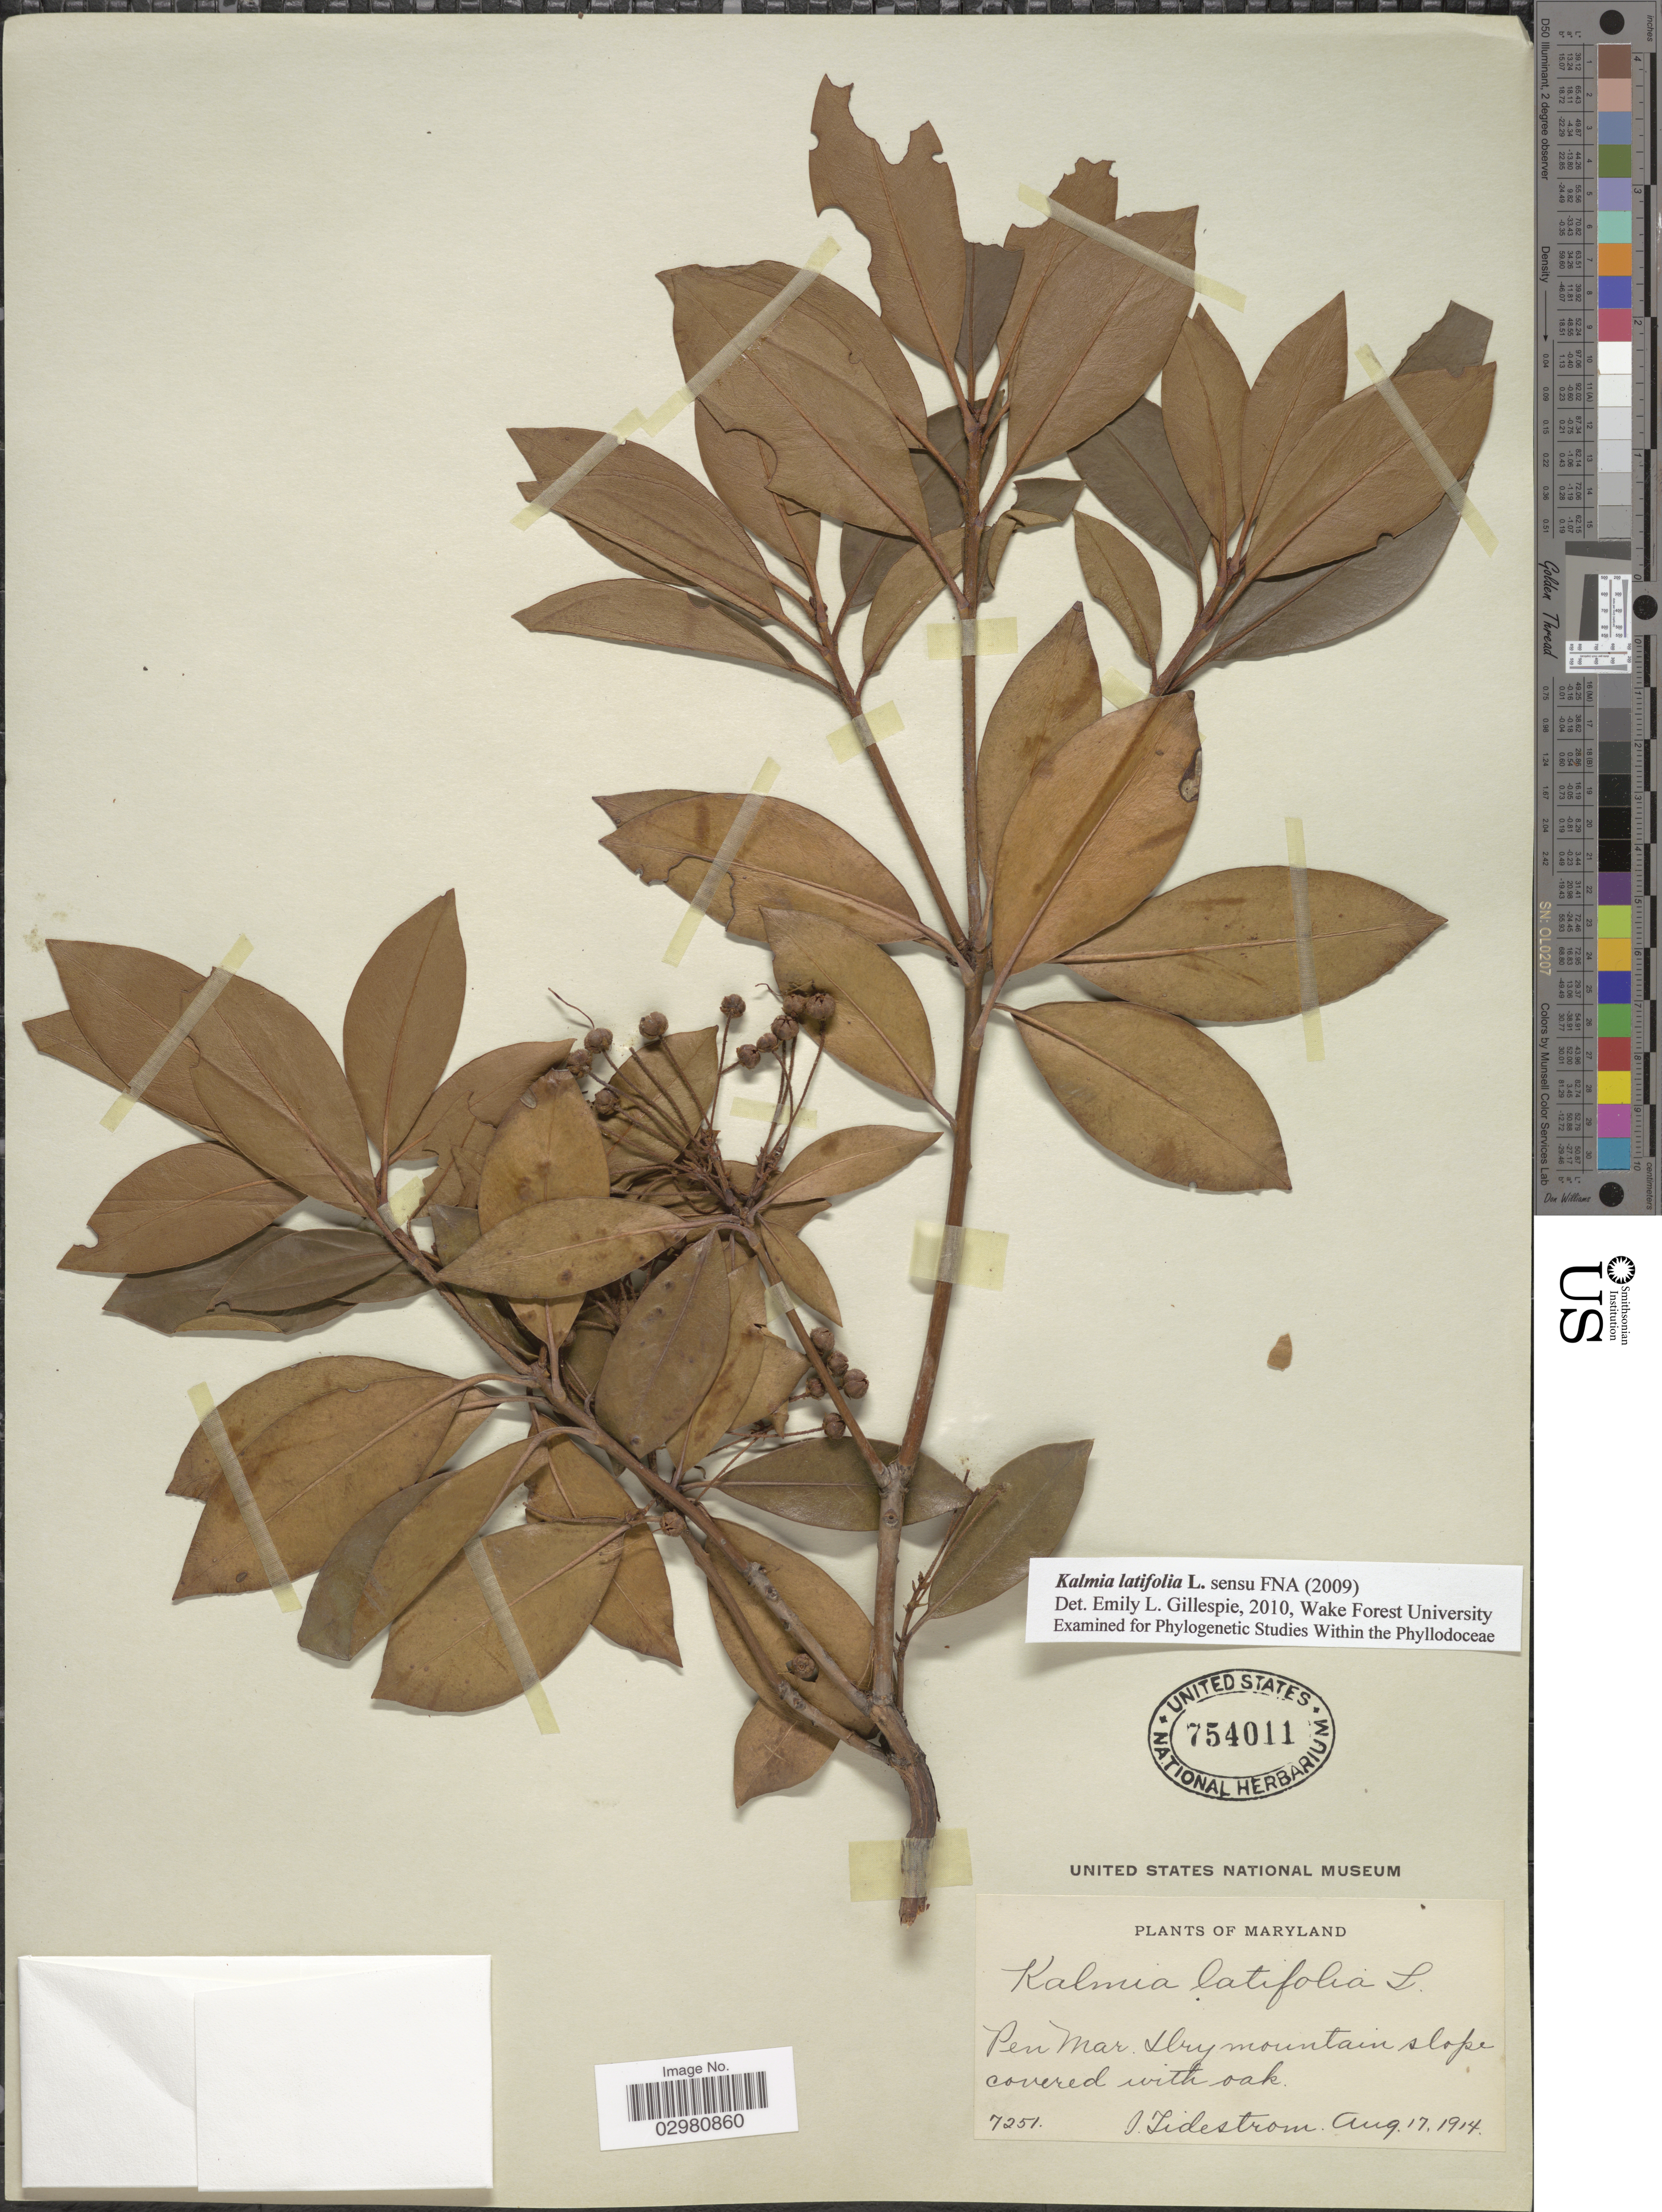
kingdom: Plantae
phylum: Tracheophyta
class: Magnoliopsida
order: Ericales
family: Ericaceae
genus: Kalmia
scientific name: Kalmia latifolia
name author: L.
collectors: I. F. Tidestrom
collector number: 7251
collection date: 1914-08-17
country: United States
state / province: Maryland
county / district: Washington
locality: Pen Mar.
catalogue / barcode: US 754011